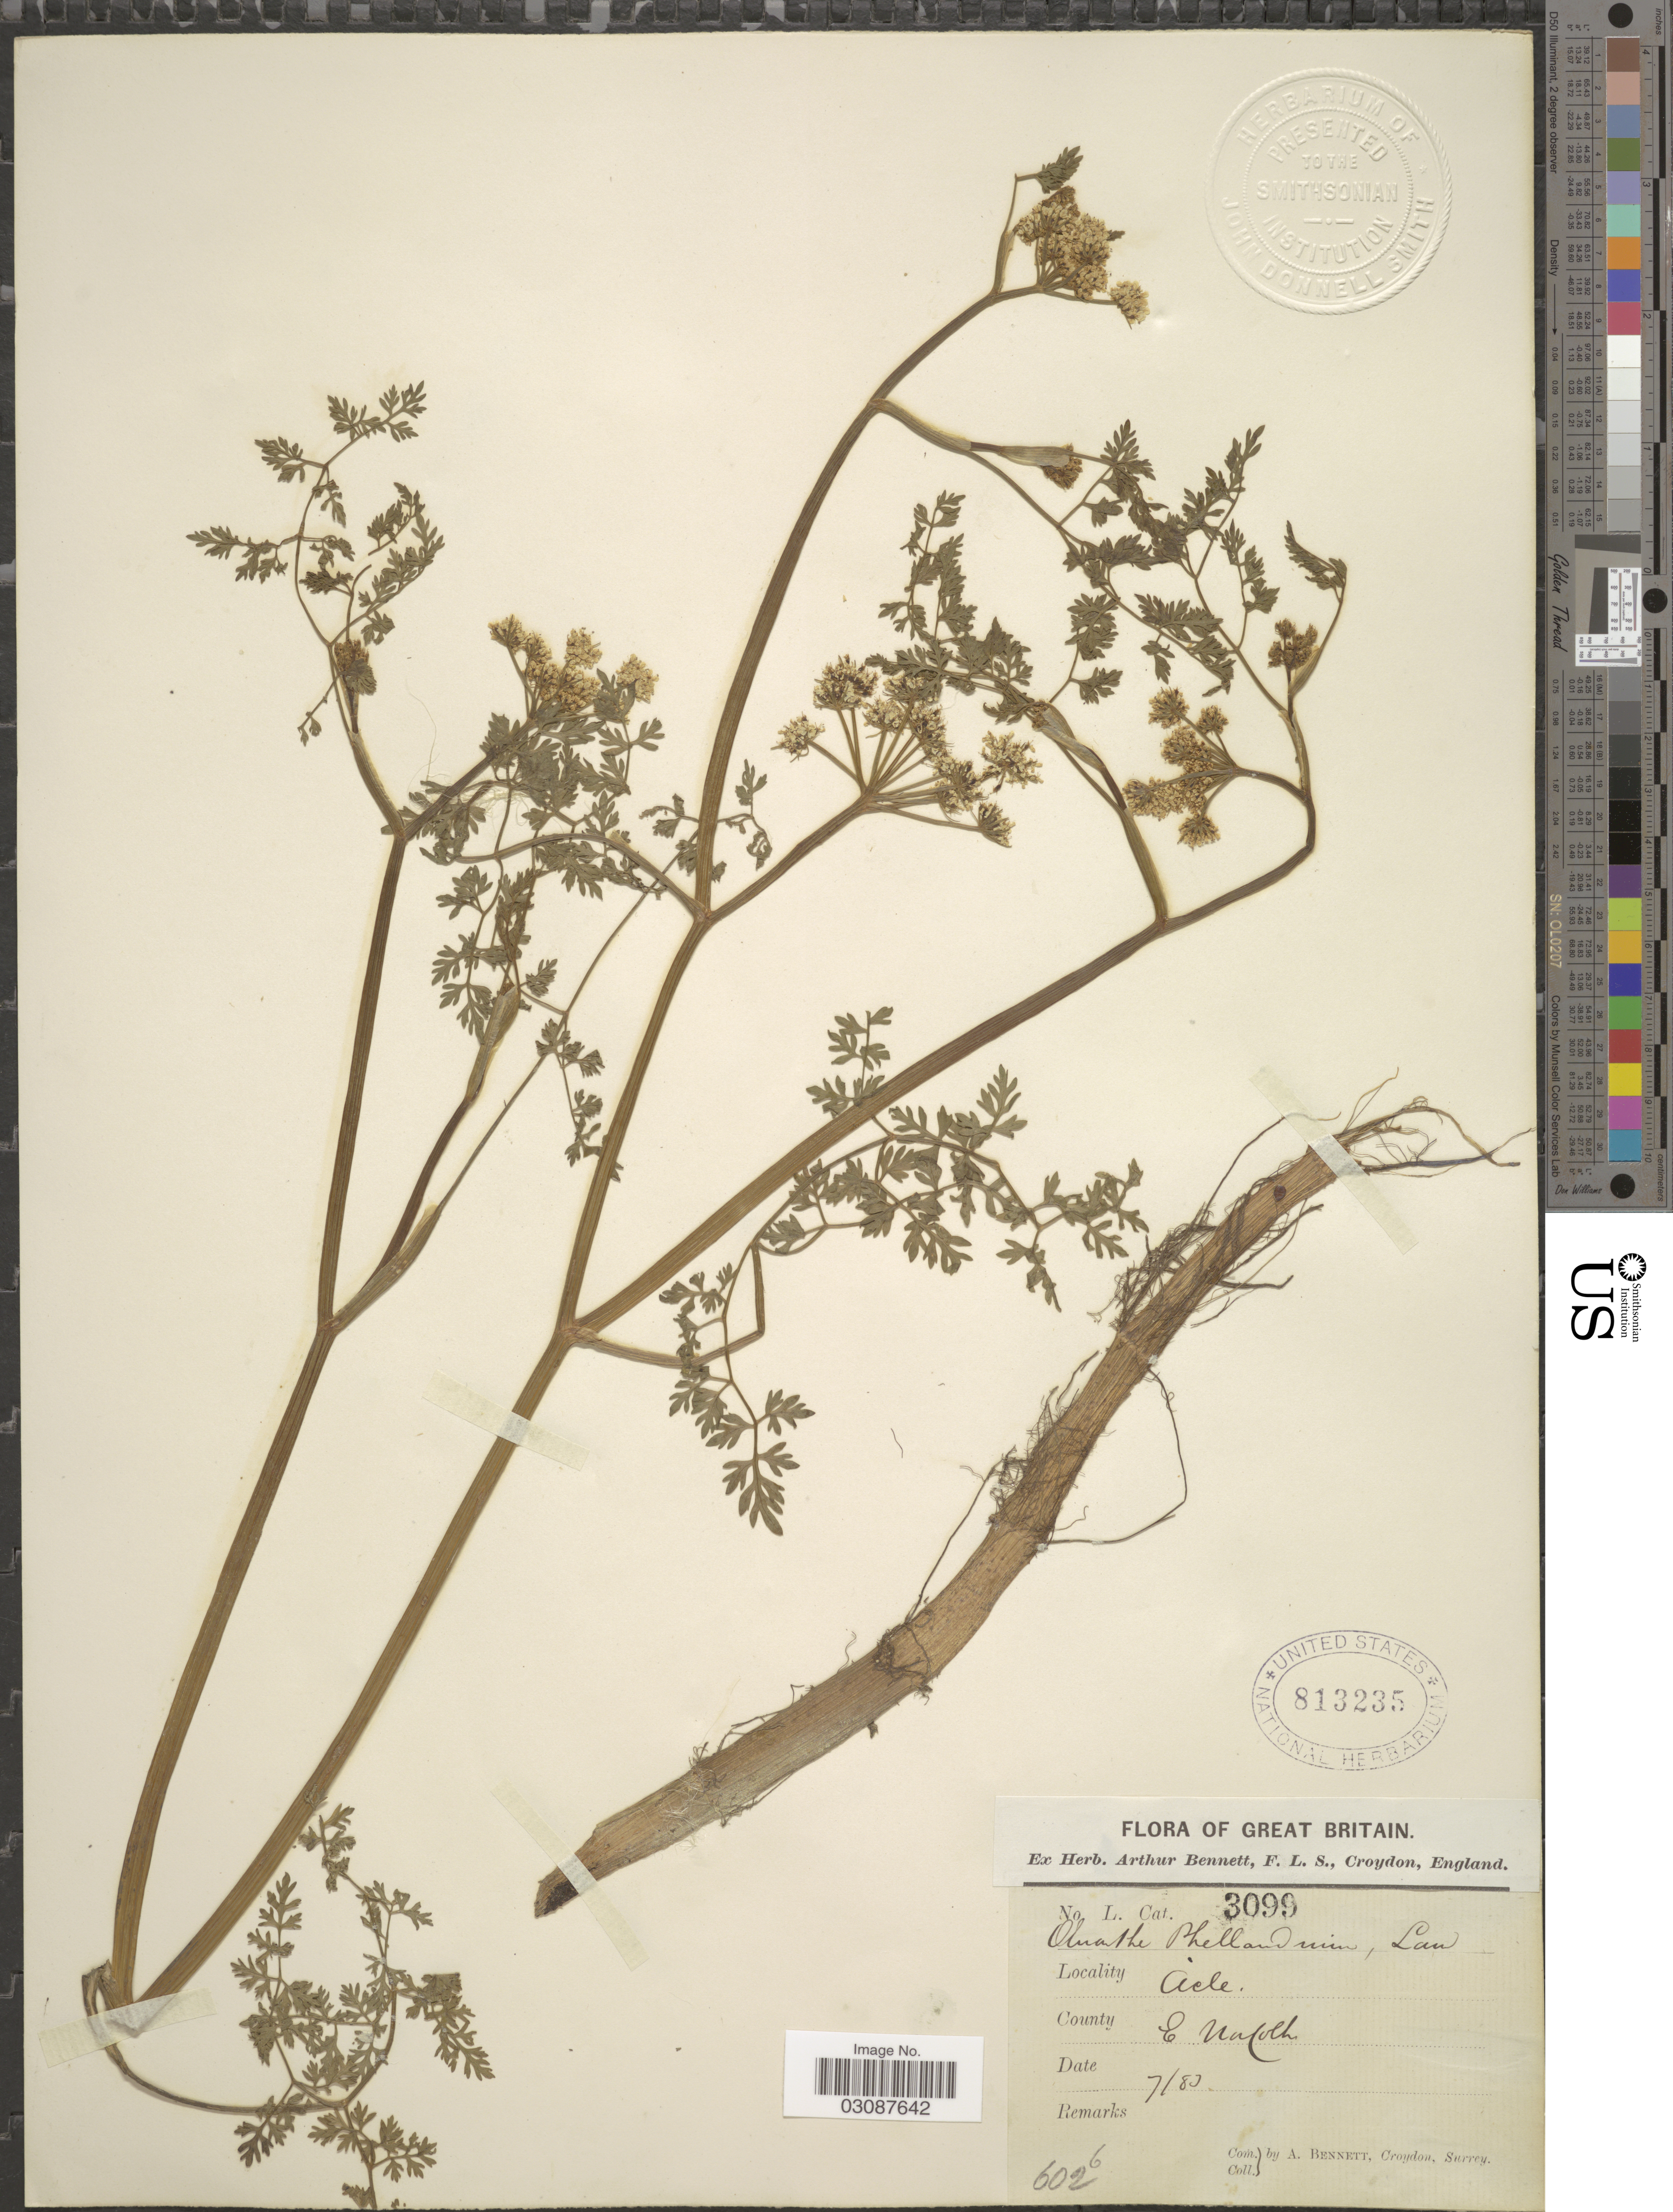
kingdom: Plantae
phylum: Tracheophyta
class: Magnoliopsida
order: Apiales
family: Apiaceae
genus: Oenanthe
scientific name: Oenanthe phellandrim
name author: Lam.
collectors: A. Bennett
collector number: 3099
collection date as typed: Transcribed d/m/y: /7/83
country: United Kingdom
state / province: England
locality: Great Britain. Acle. E Norfolk.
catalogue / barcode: US 813235